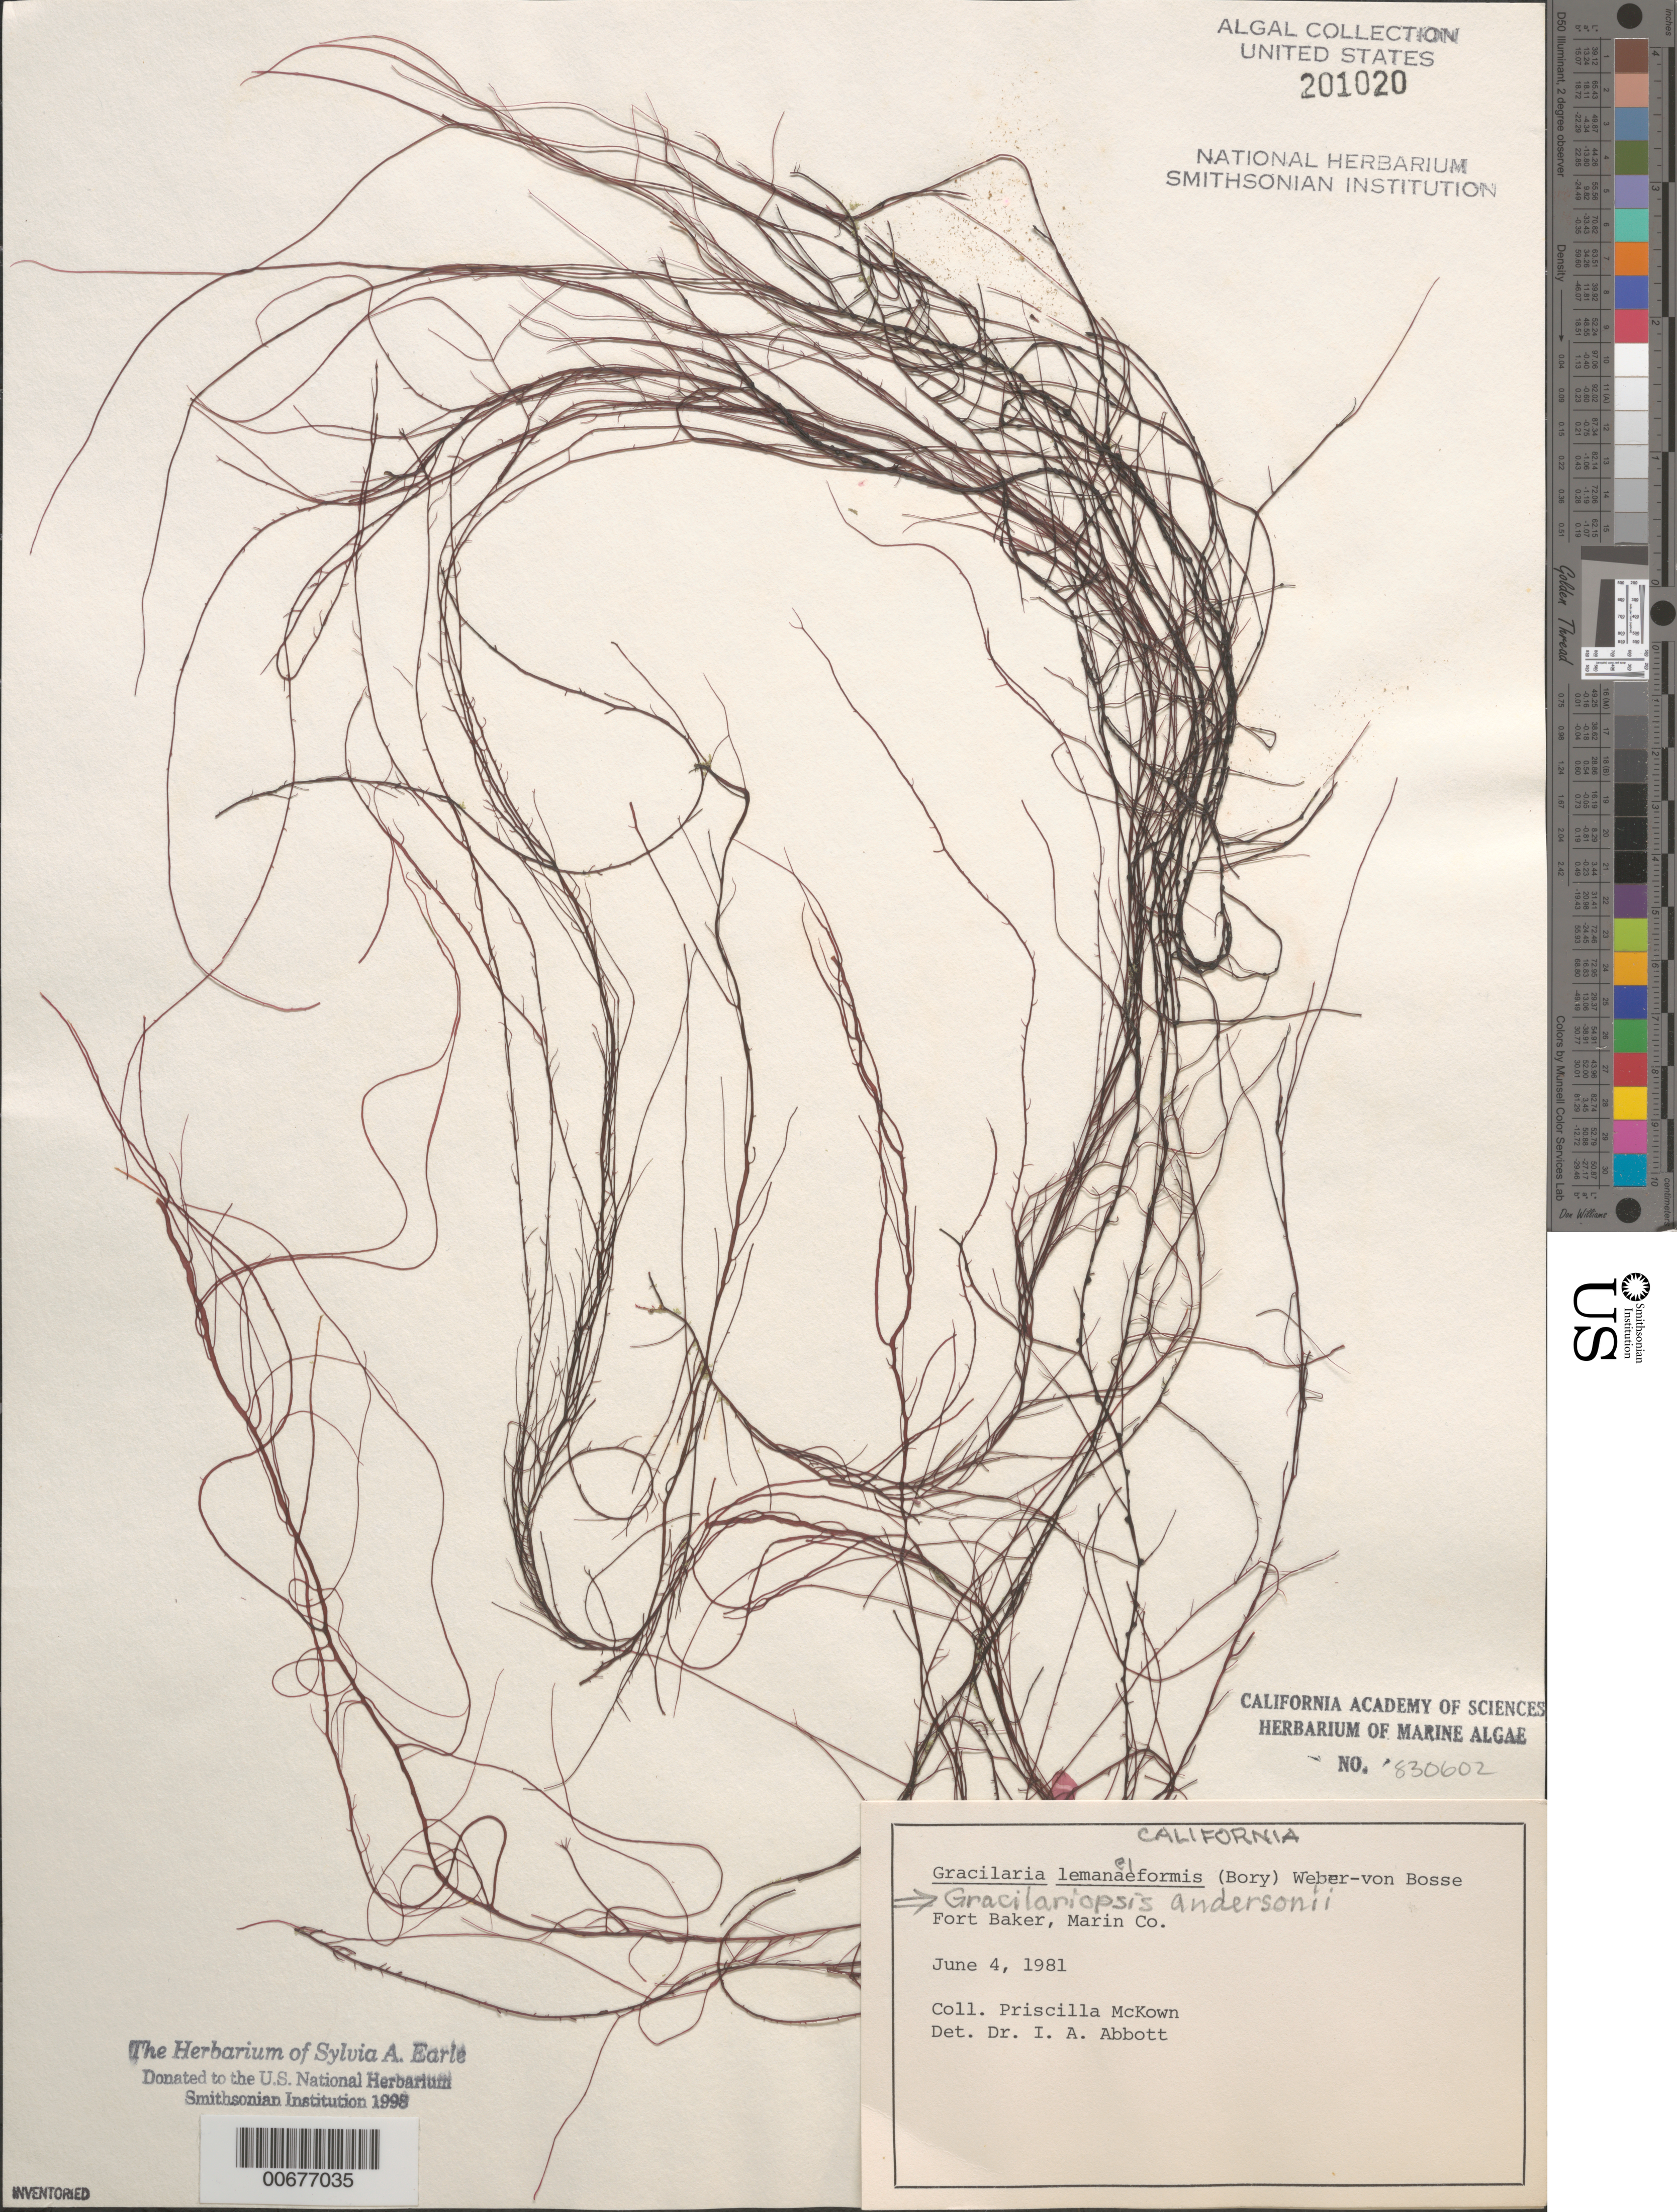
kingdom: Plantae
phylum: Rhodophyta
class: Florideophyceae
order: Gracilariales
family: Gracilariaceae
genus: Gracilariopsis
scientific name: Gracilariopsis andersonii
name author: (Grunow) E.Y. Dawson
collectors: P. McKown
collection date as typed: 04 Jun 1981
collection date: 1981-06-04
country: United States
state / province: California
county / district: Marin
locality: Fort Baker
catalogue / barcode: US 201020